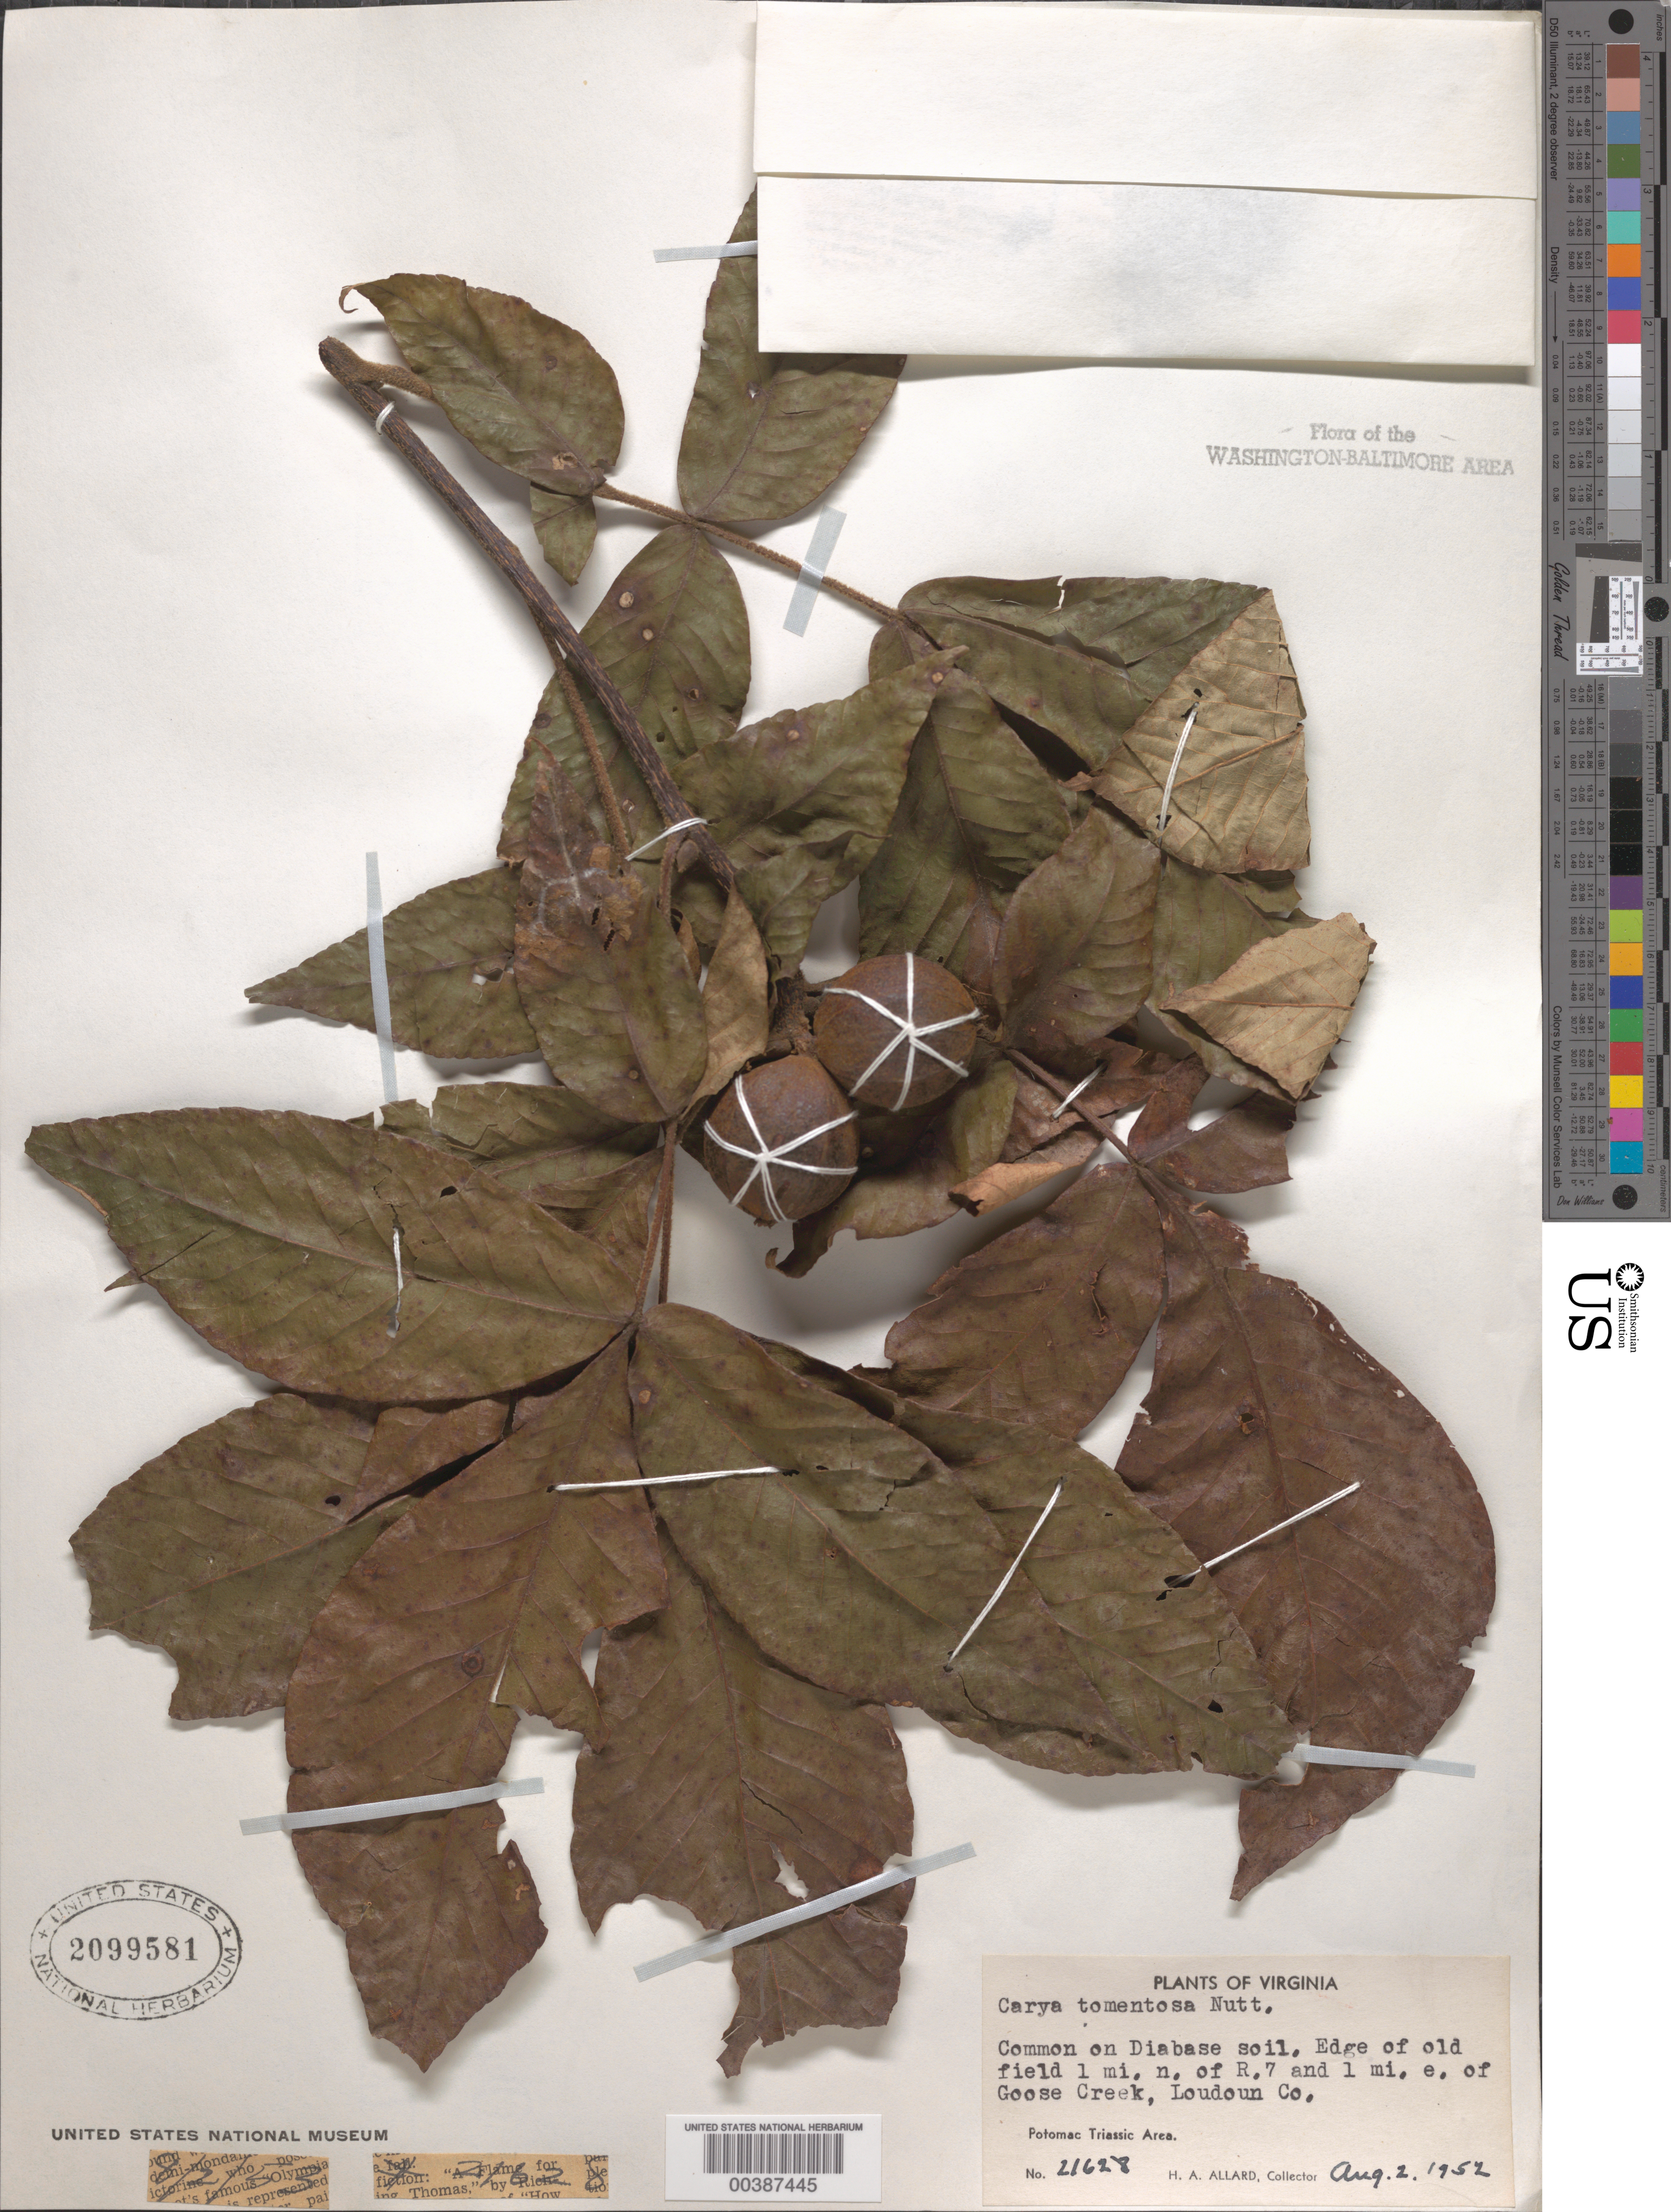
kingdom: Plantae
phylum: Tracheophyta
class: Magnoliopsida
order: Fagales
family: Juglandaceae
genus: Carya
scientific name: Carya tomentosa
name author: (Lam.) Nutt.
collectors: H. A. Allard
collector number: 21628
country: United States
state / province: Virginia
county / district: Loudoun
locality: North of Route 7 and east of Goose Creek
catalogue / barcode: US 2099581